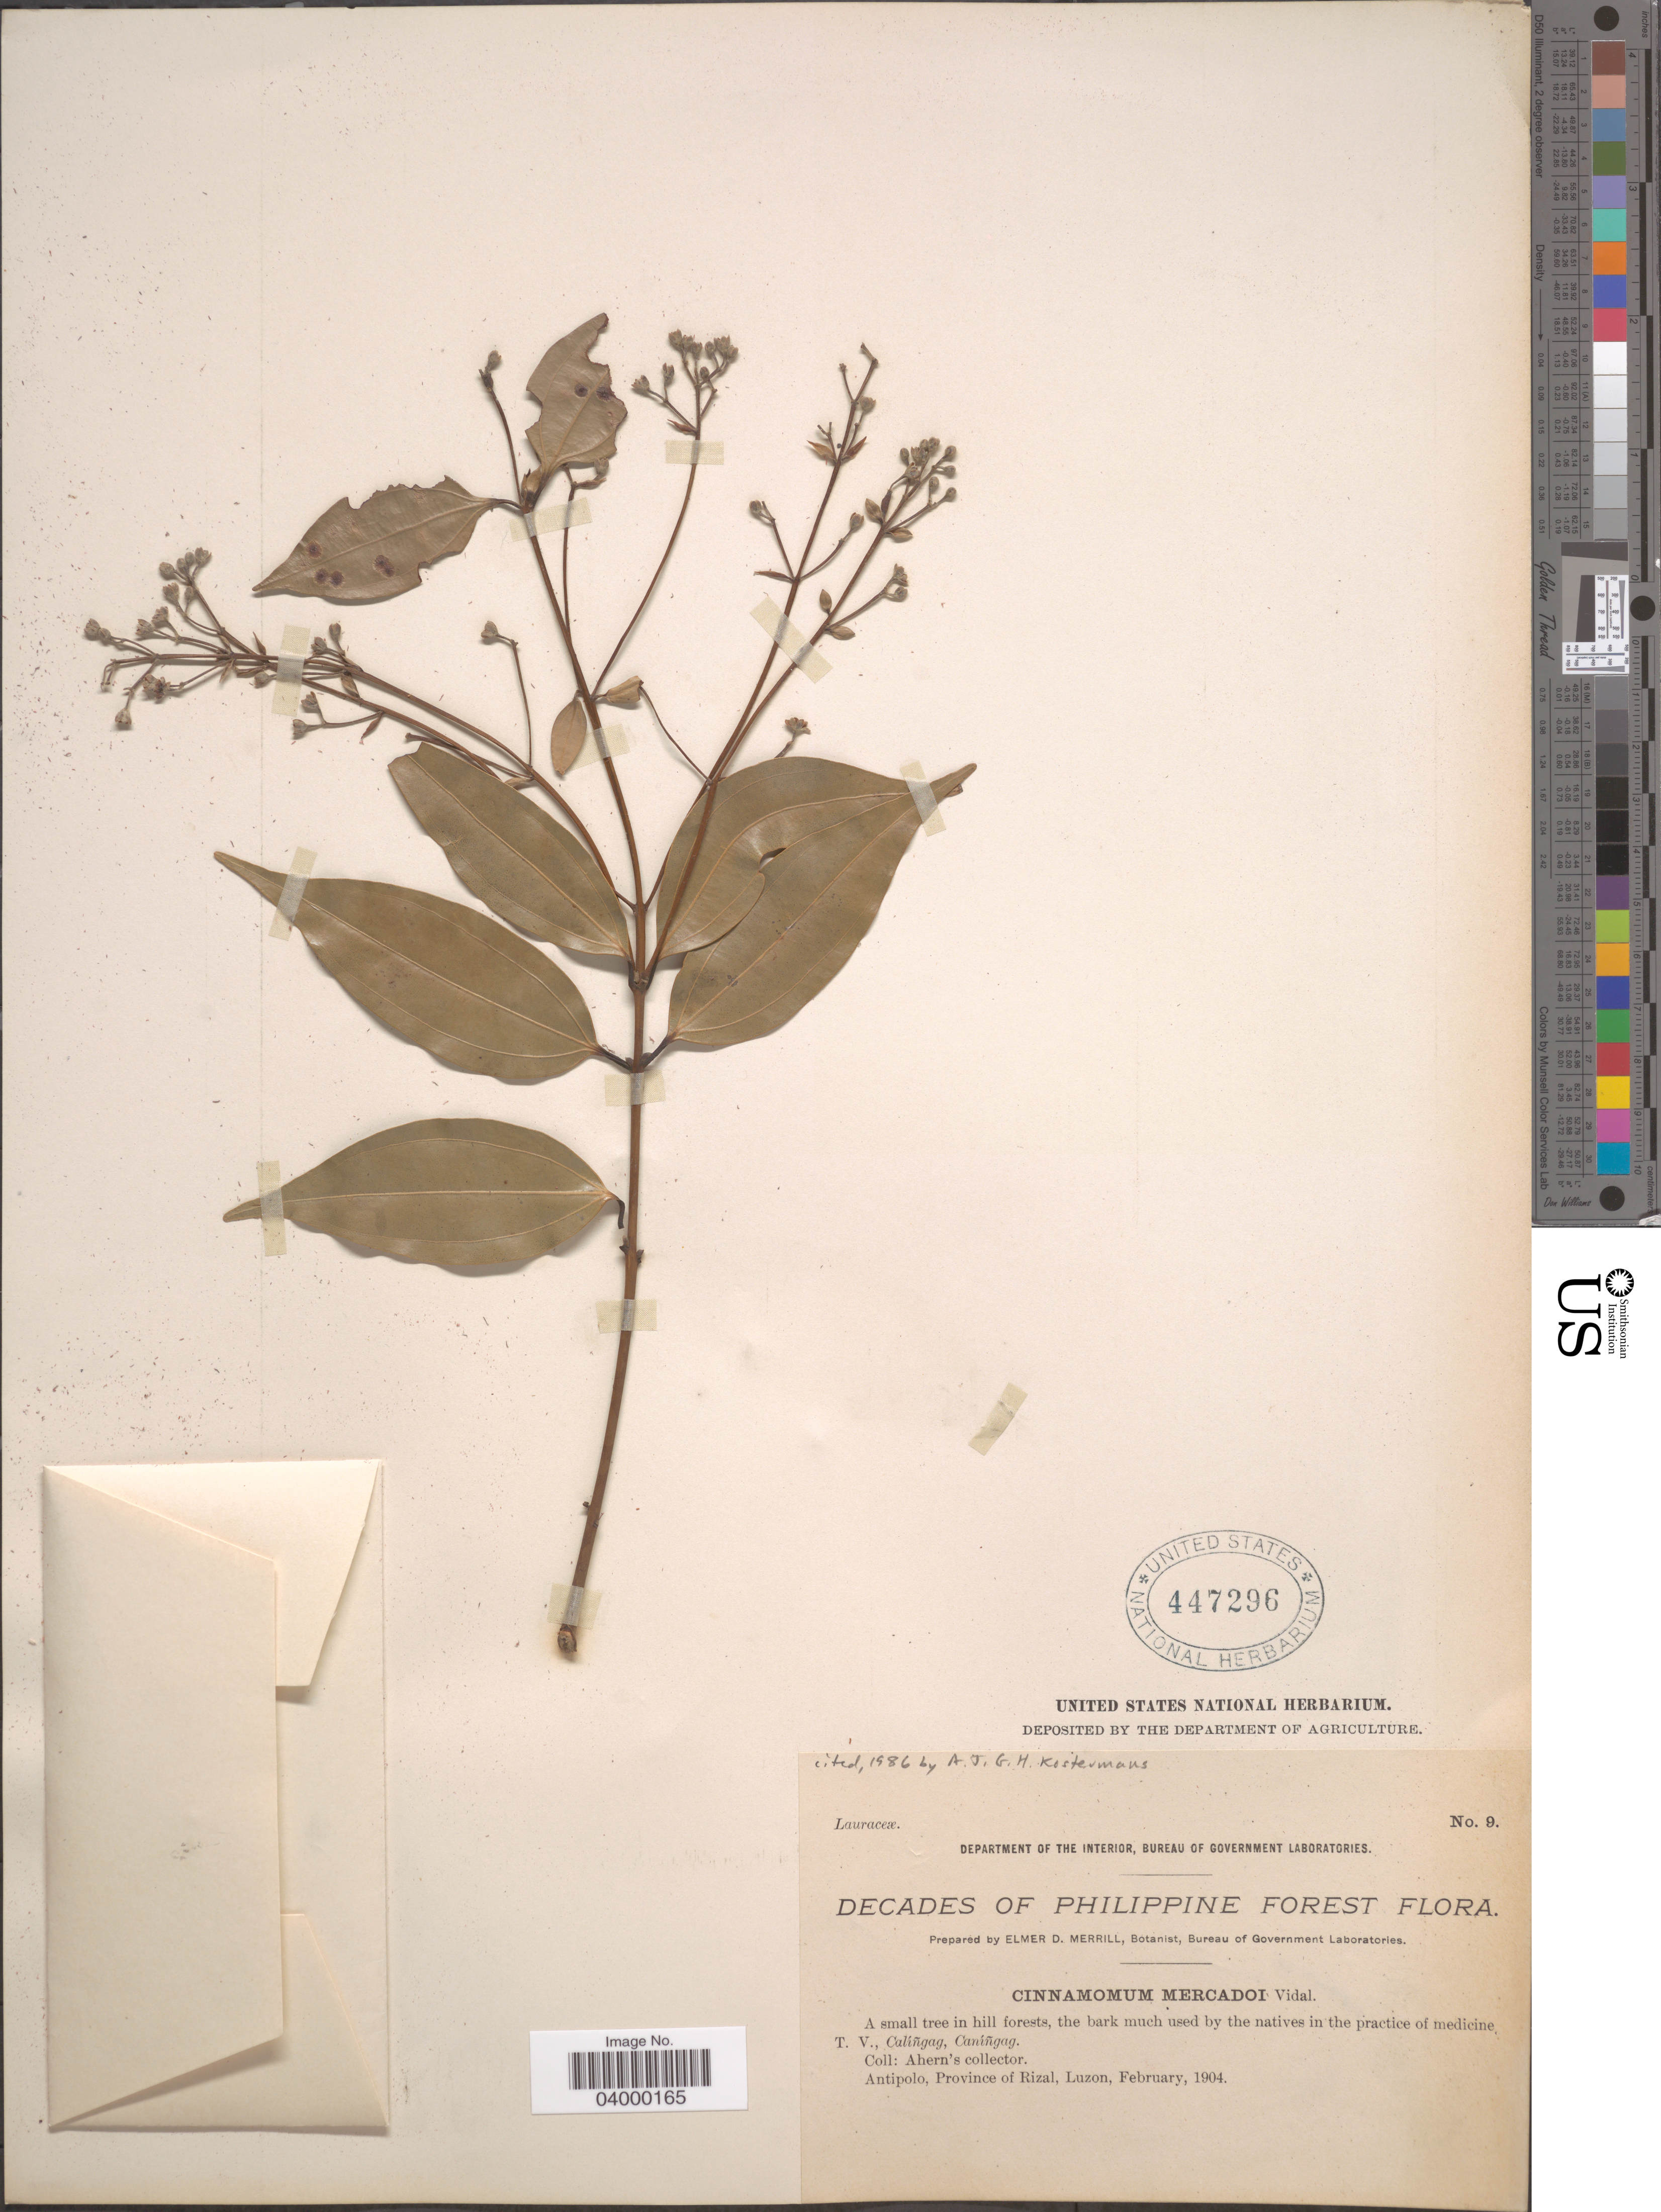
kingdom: Plantae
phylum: Tracheophyta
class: Magnoliopsida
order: Laurales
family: Lauraceae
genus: Cinnamomum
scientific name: Cinnamomum mercadoi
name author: Vidal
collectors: Ahern's collector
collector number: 9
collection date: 1904-02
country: Philippines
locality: Antipolo, Province of Rizal, Luzon.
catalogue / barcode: US 447296